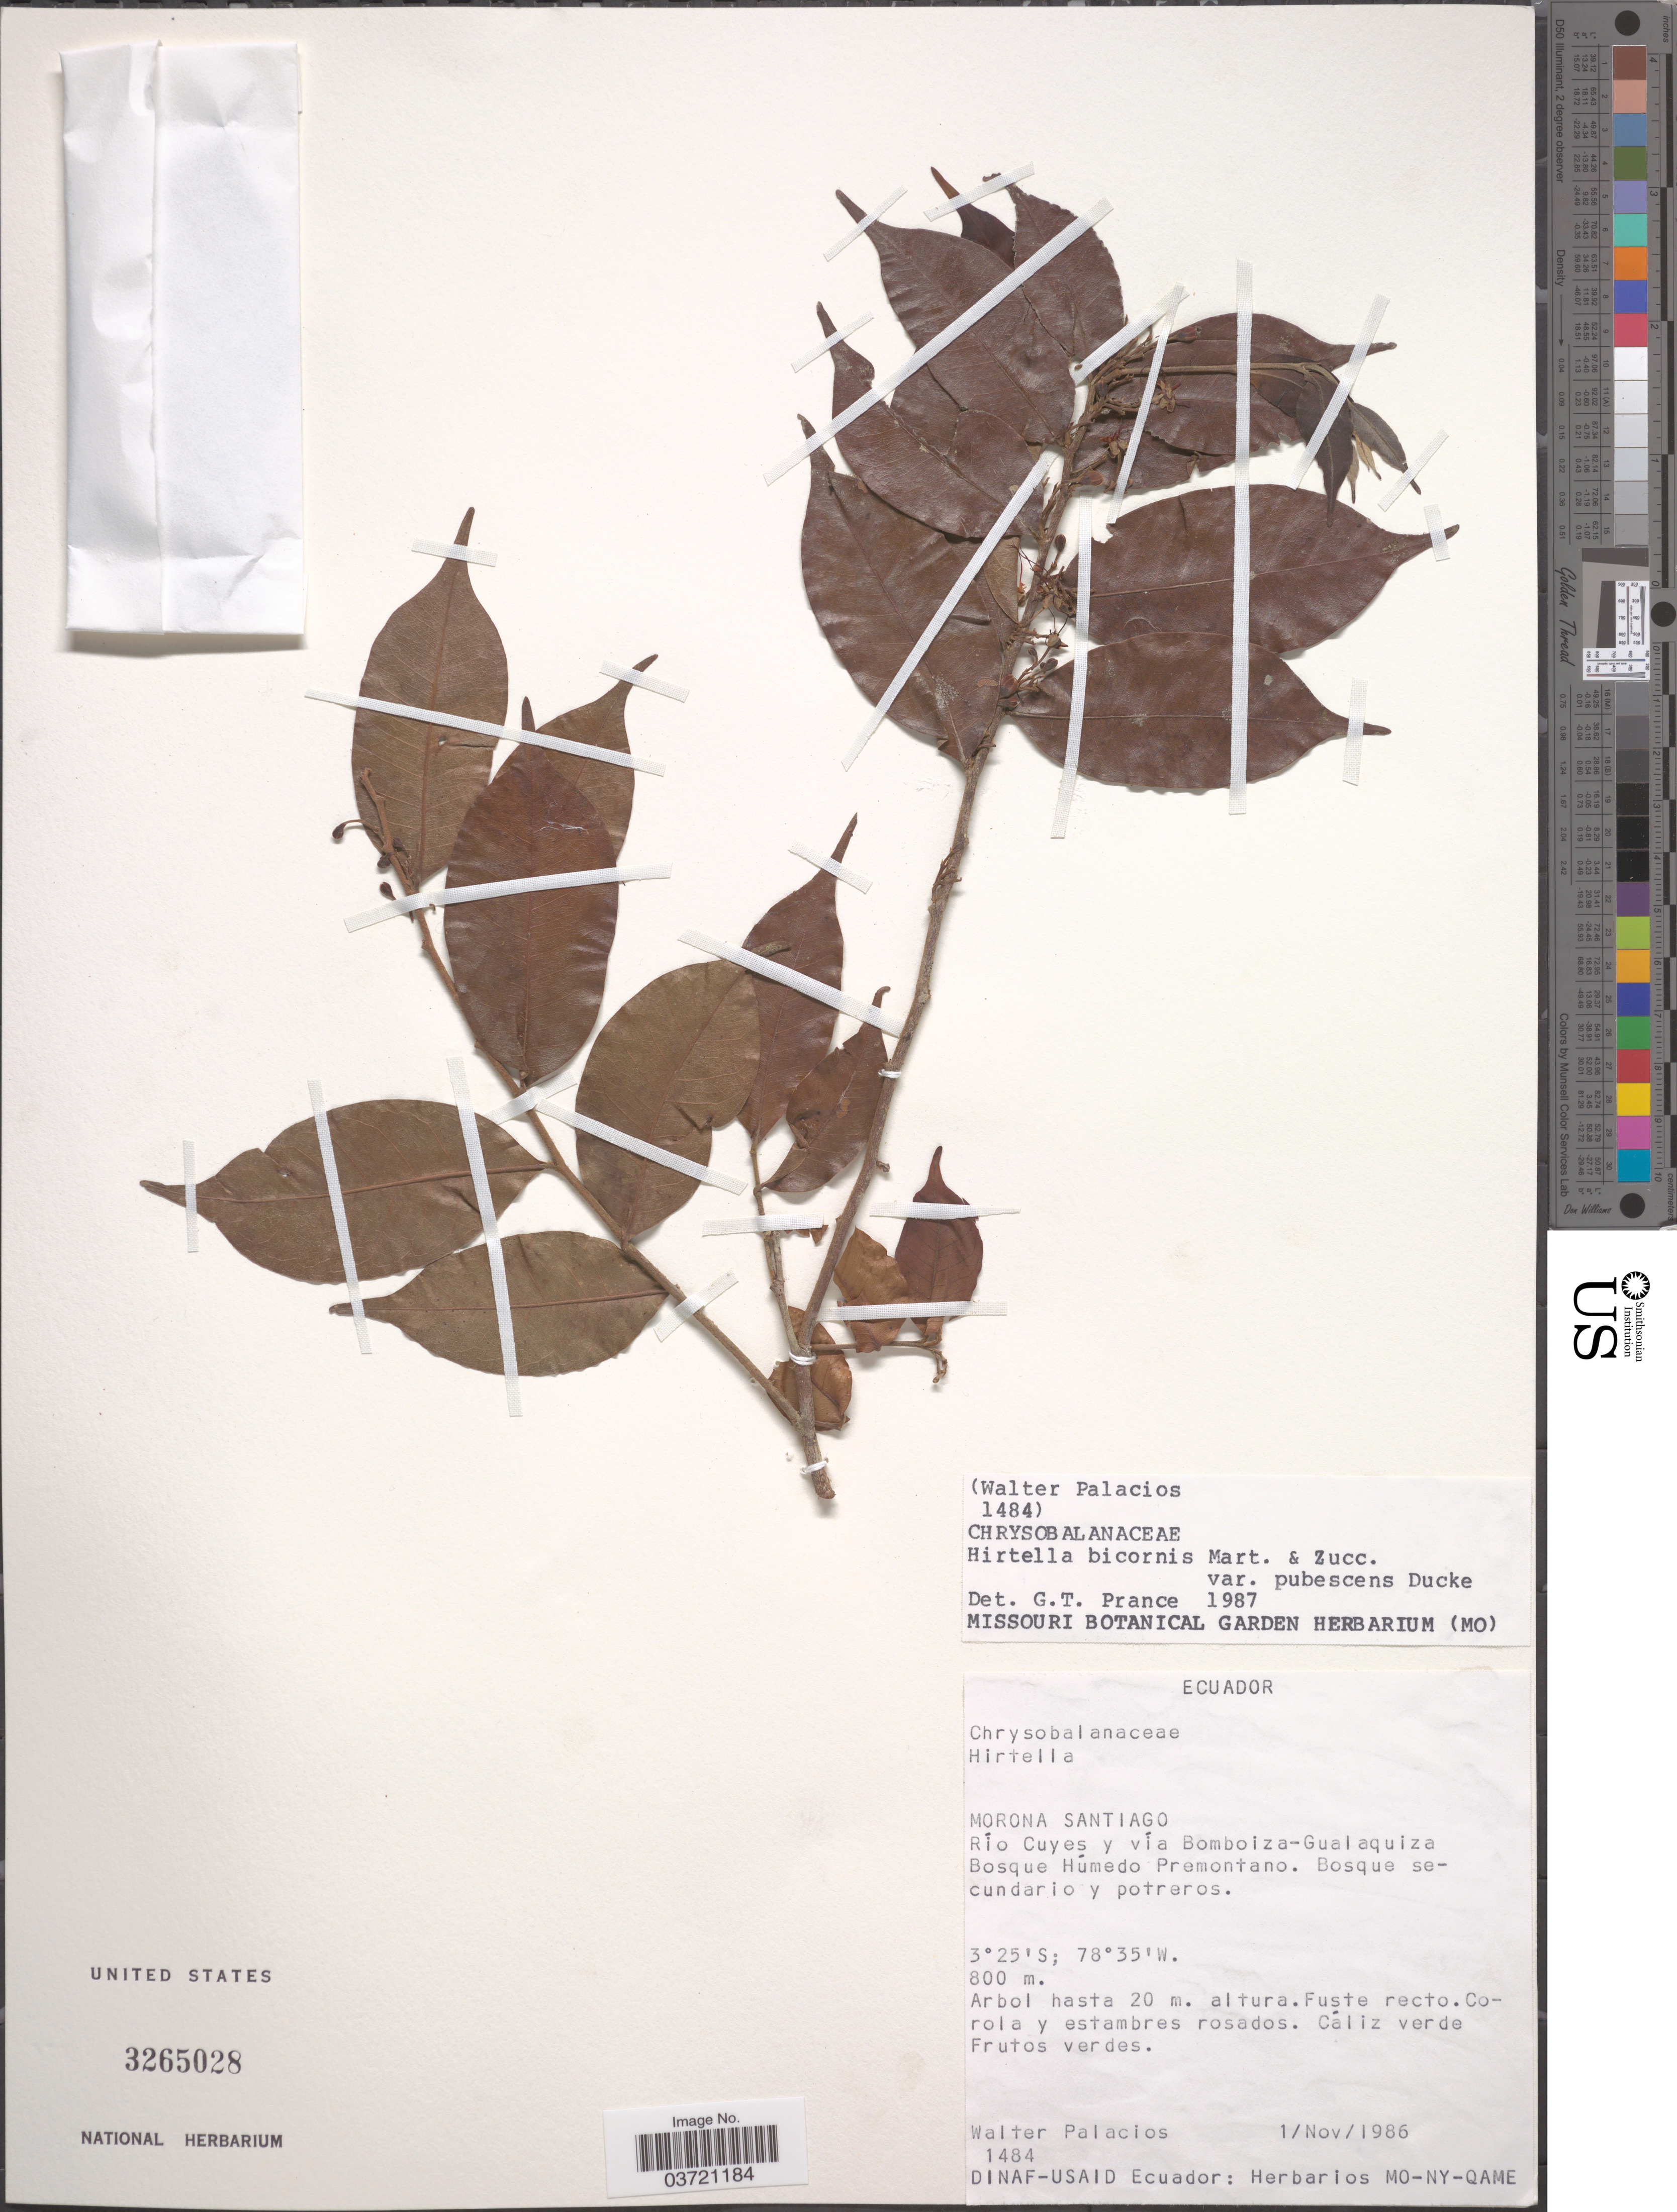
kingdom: Plantae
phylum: Tracheophyta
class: Magnoliopsida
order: Malpighiales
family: Chrysobalanaceae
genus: Hirtella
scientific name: Hirtella bicornis var. pubescens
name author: Ducke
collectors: W. Palacios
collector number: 1484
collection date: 1986-11-01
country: Ecuador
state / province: Morona-Santiago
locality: Río Cuyes y vía Bomboiza-Gualaquiza. Bosque Húmedo Premontano. Bosque secundario y potreros.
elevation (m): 800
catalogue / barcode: US 3265028